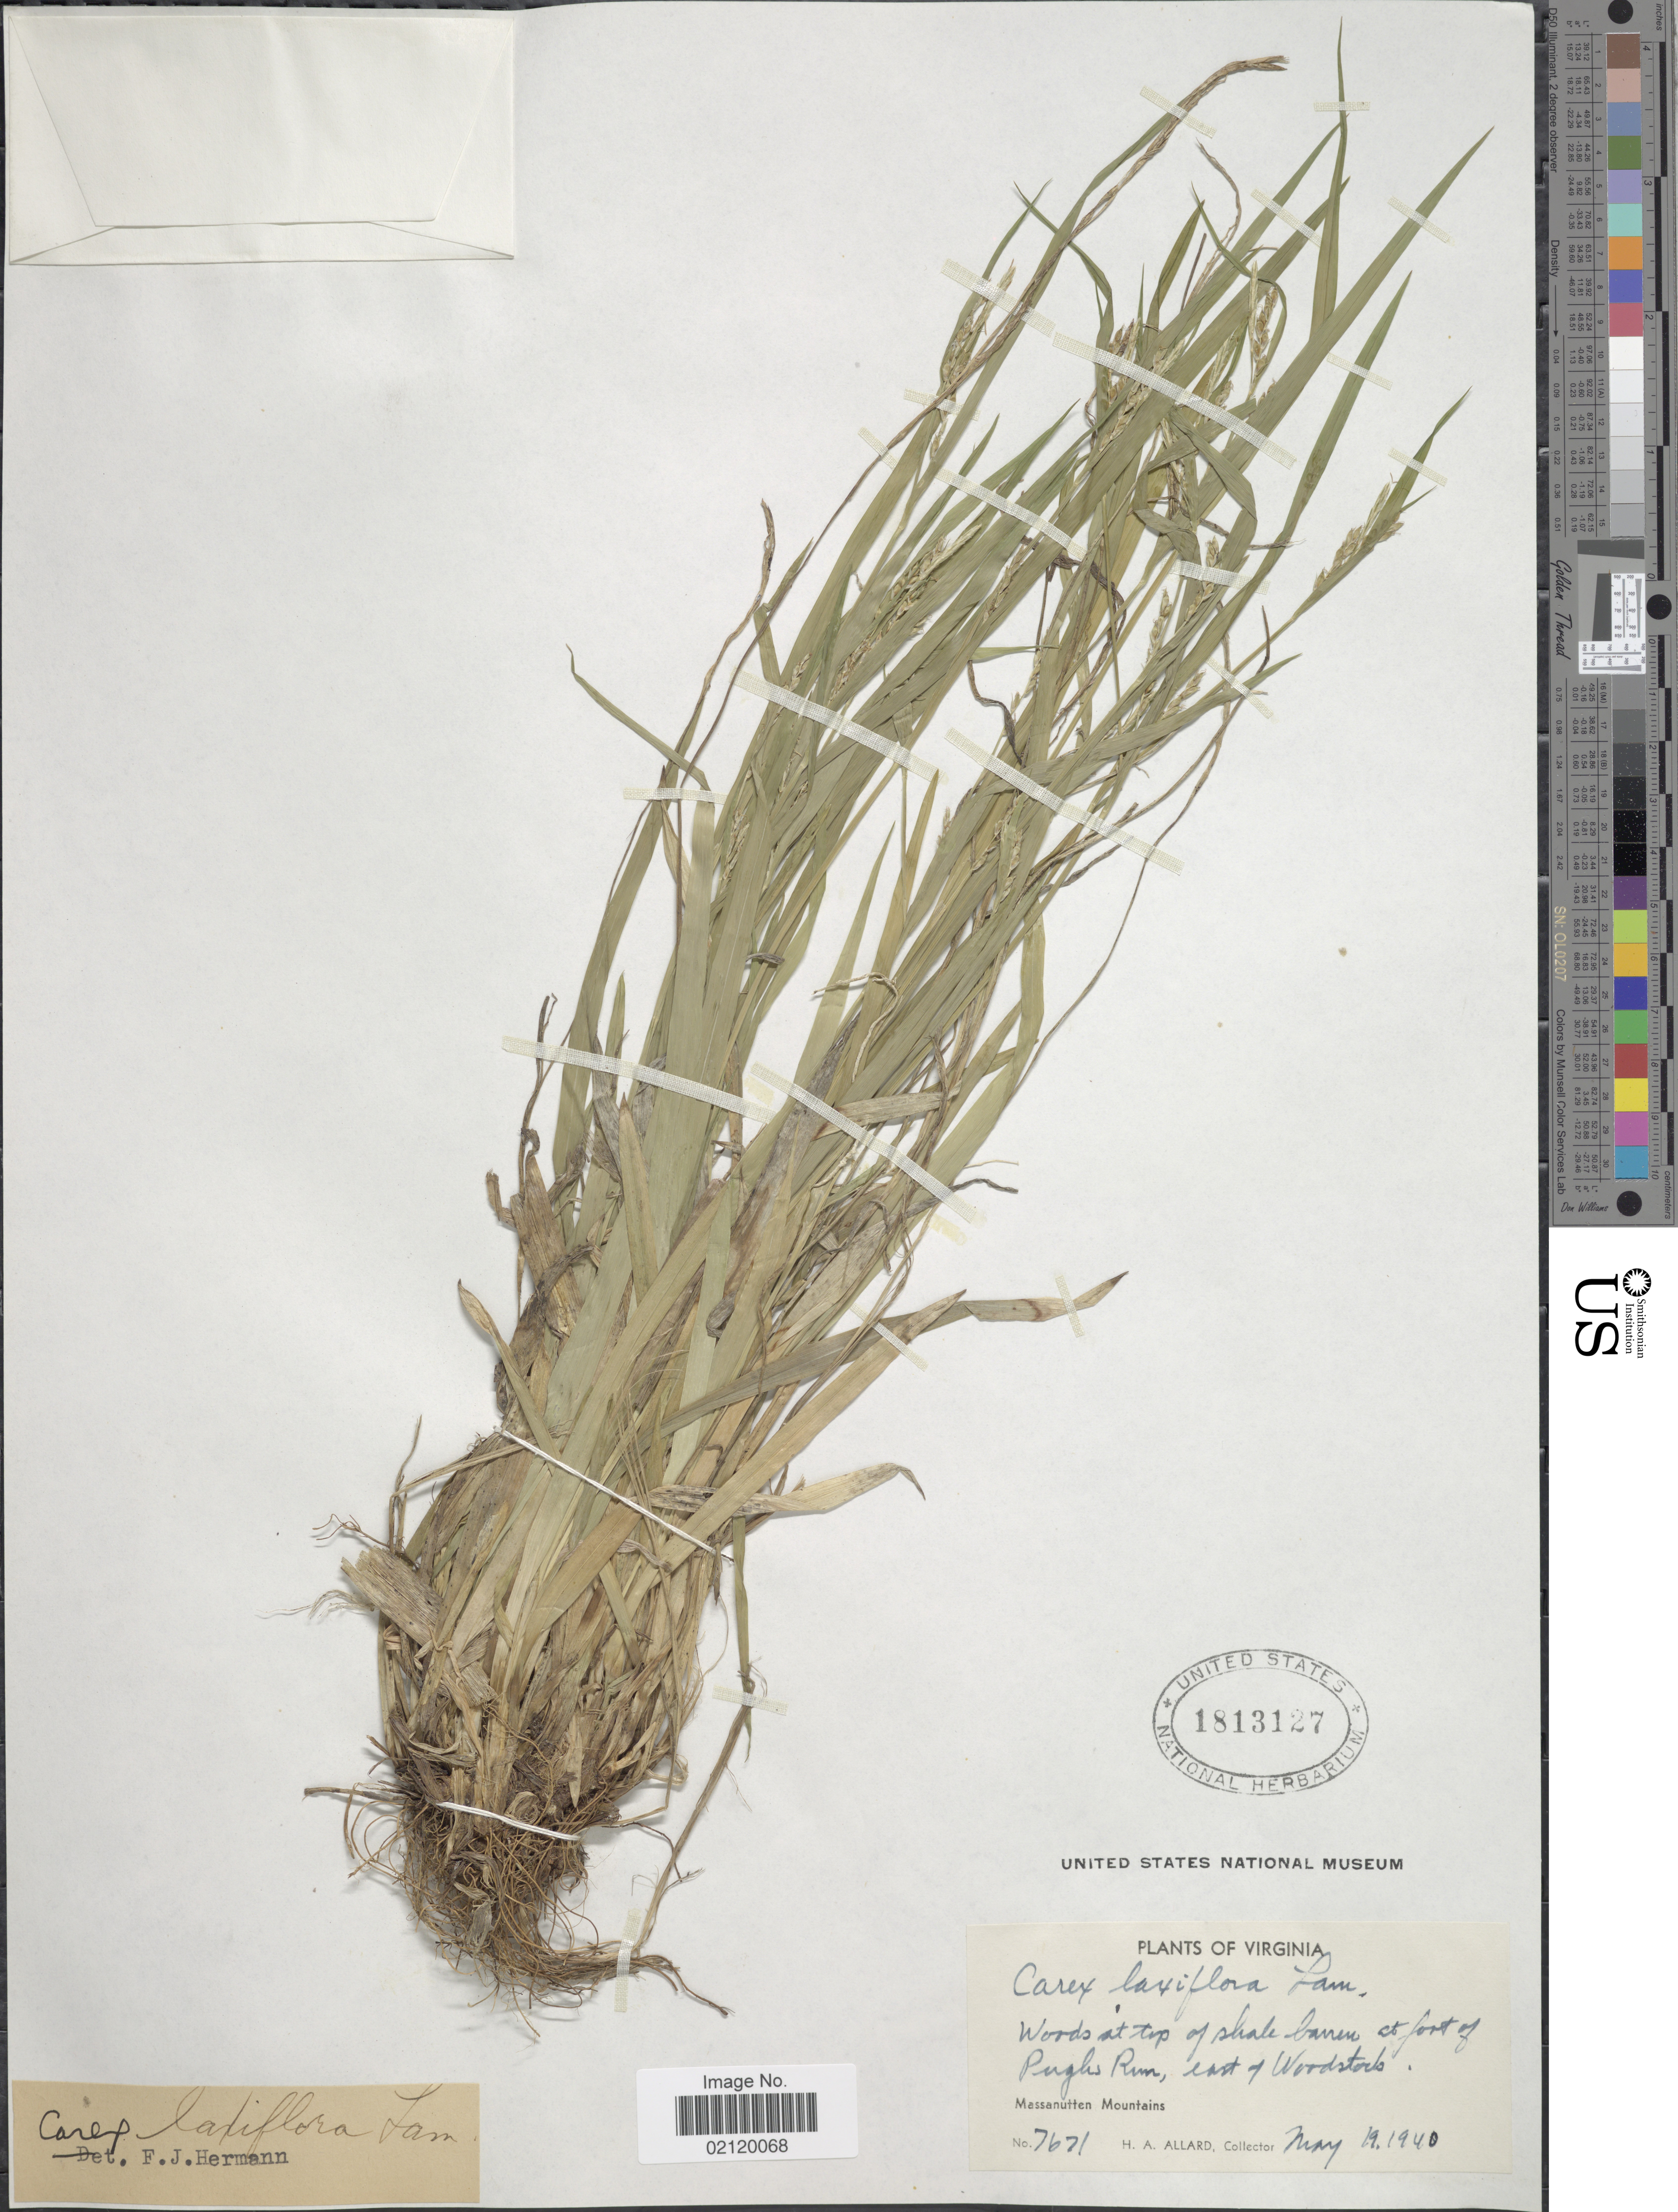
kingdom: Plantae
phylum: Tracheophyta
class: Liliopsida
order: Poales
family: Cyperaceae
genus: Carex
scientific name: Carex laxiflora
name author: Lam.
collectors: H. A. Allard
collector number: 7671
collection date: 1940-05-19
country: United States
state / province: Virginia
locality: Woods at top of shale barren at foot of Pughs Run, east of Woodstock. Massanutten Mountains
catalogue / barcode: US 1813127